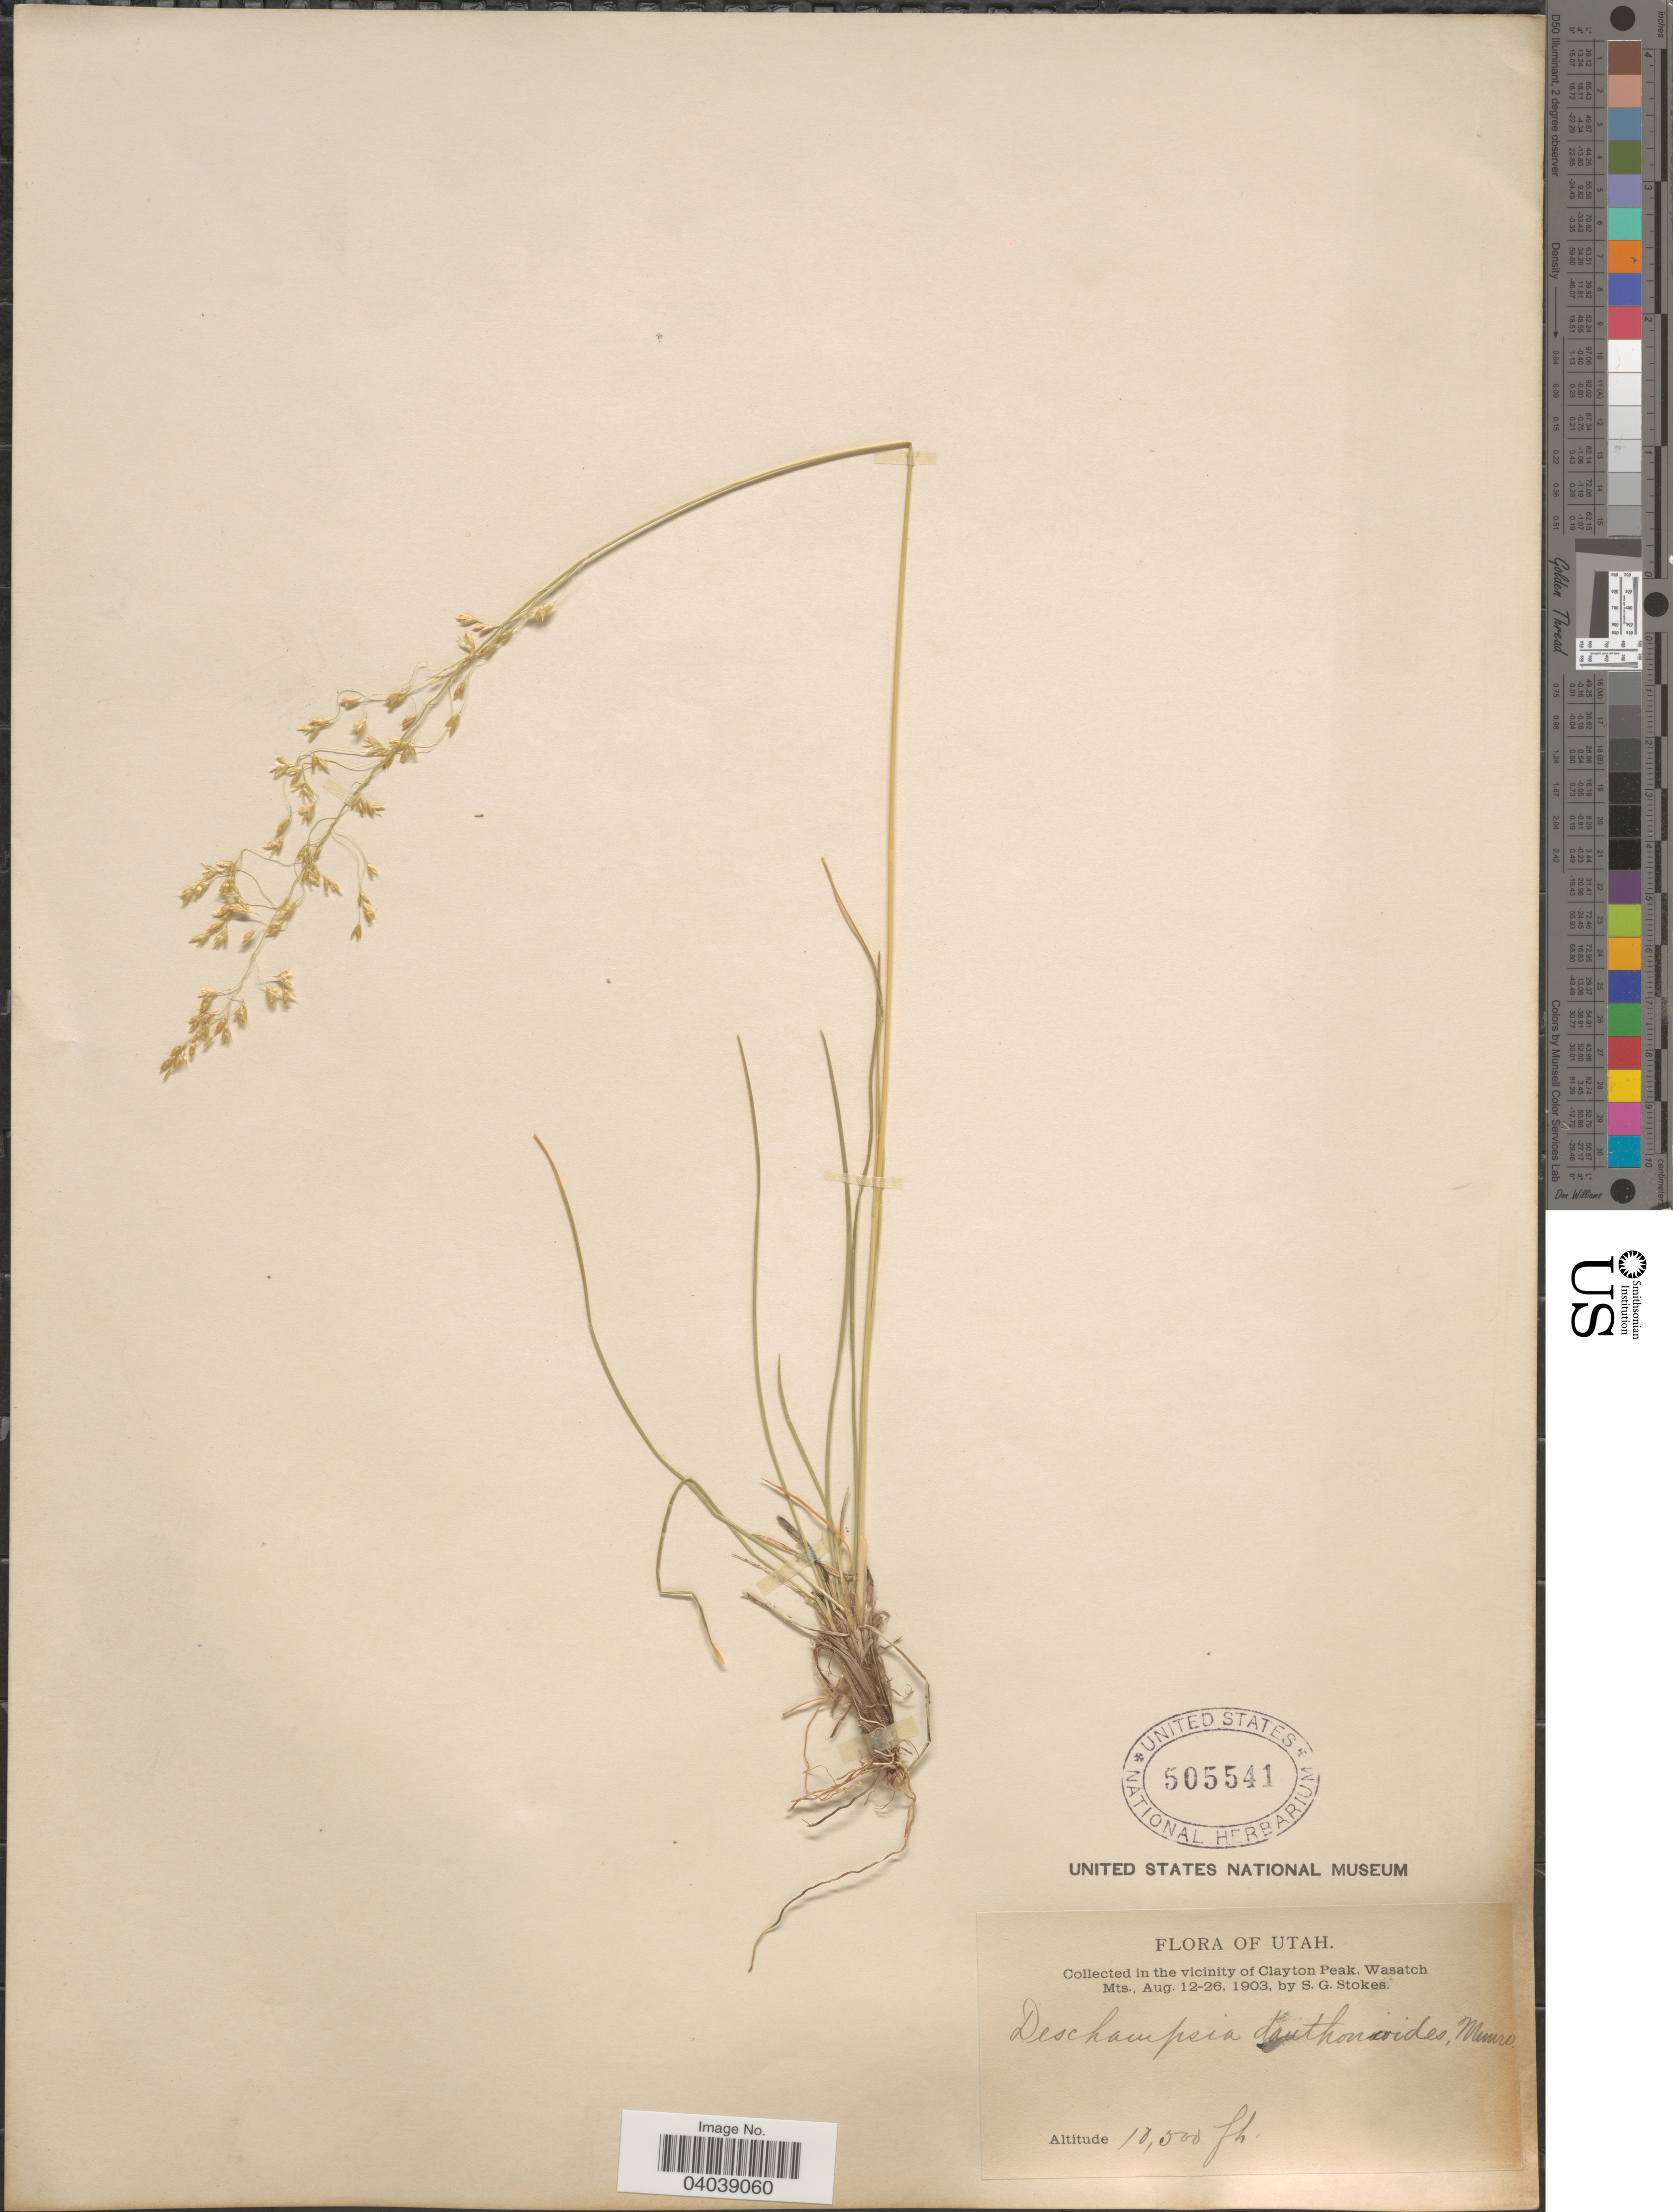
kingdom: Plantae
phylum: Tracheophyta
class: Liliopsida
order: Poales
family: Poaceae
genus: Deschampsia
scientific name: Deschampsia cespitosa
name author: (L.) P. Beauv.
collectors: S. G. Stokes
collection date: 1903-08-12/1903-08-26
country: United States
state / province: Utah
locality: In the vicinity of Clayton Peak, Wasatch Mts.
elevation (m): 5639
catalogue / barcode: US 505541